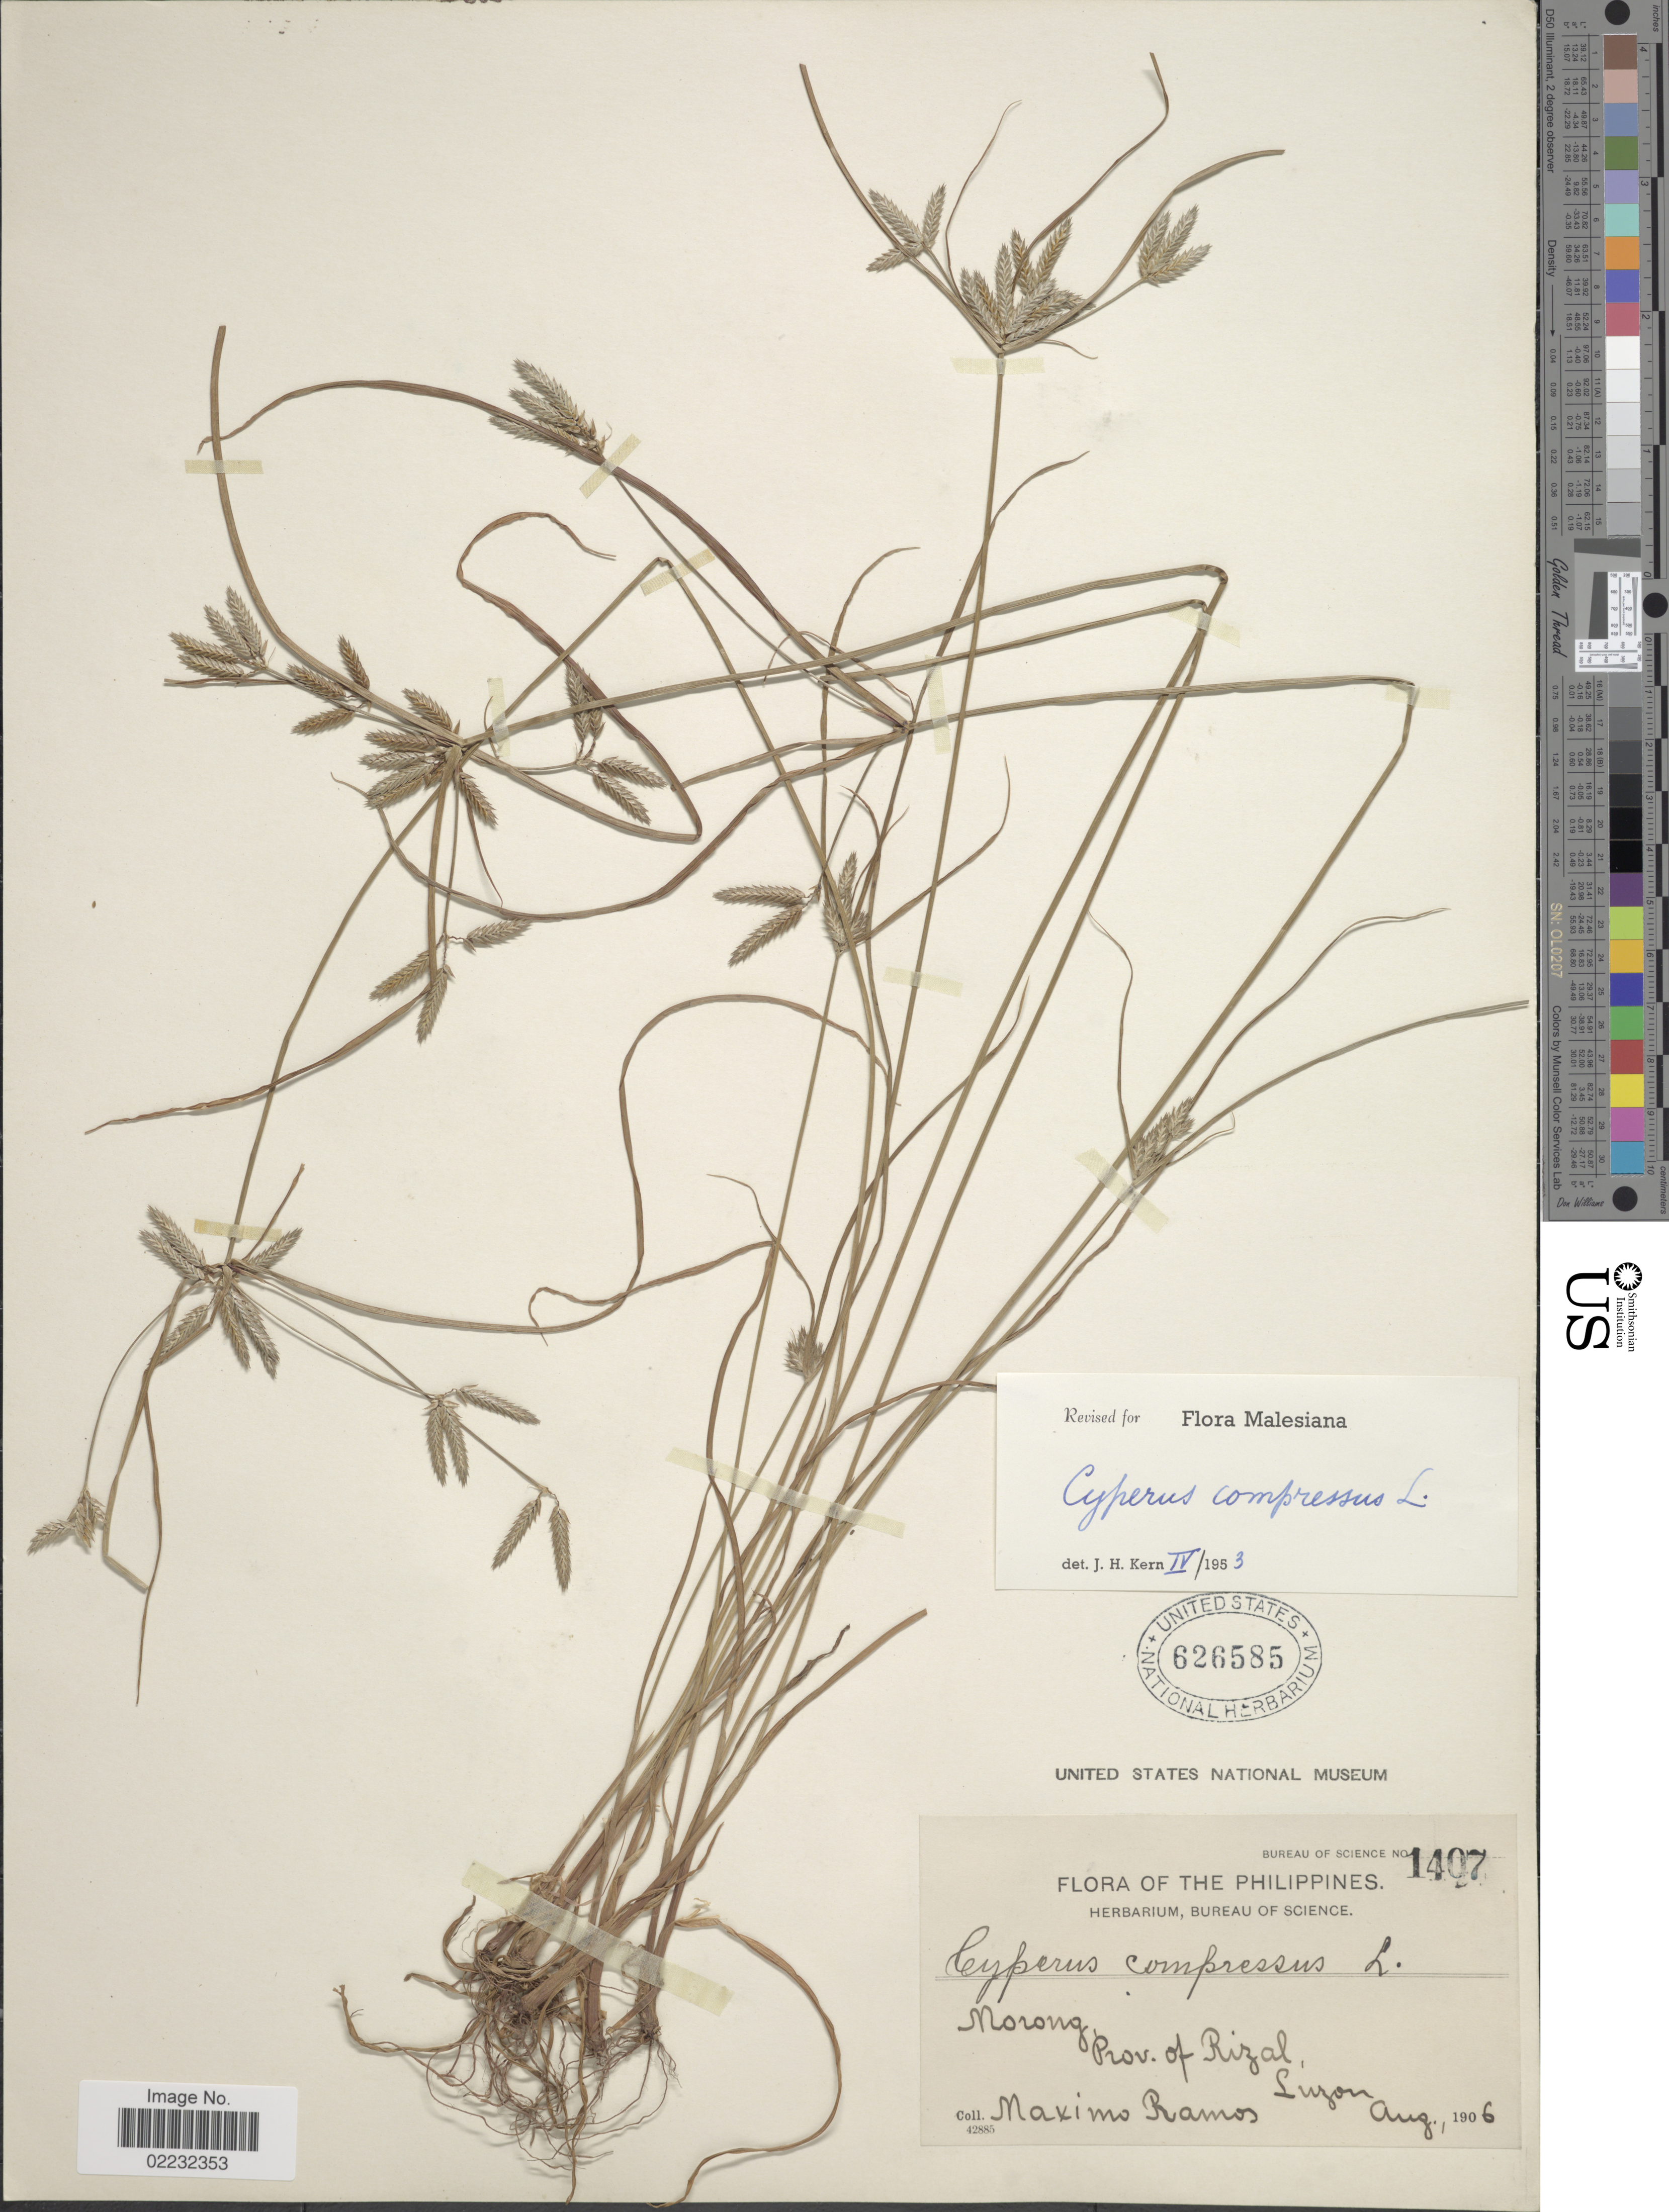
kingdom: Plantae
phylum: Tracheophyta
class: Liliopsida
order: Poales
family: Cyperaceae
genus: Cyperus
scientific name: Cyperus compressus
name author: L.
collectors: M. Ramos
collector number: Bureau of Science 1407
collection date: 1906-08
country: Philippines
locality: Morong, Prov. of Rizal, Luzon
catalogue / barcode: US 626585